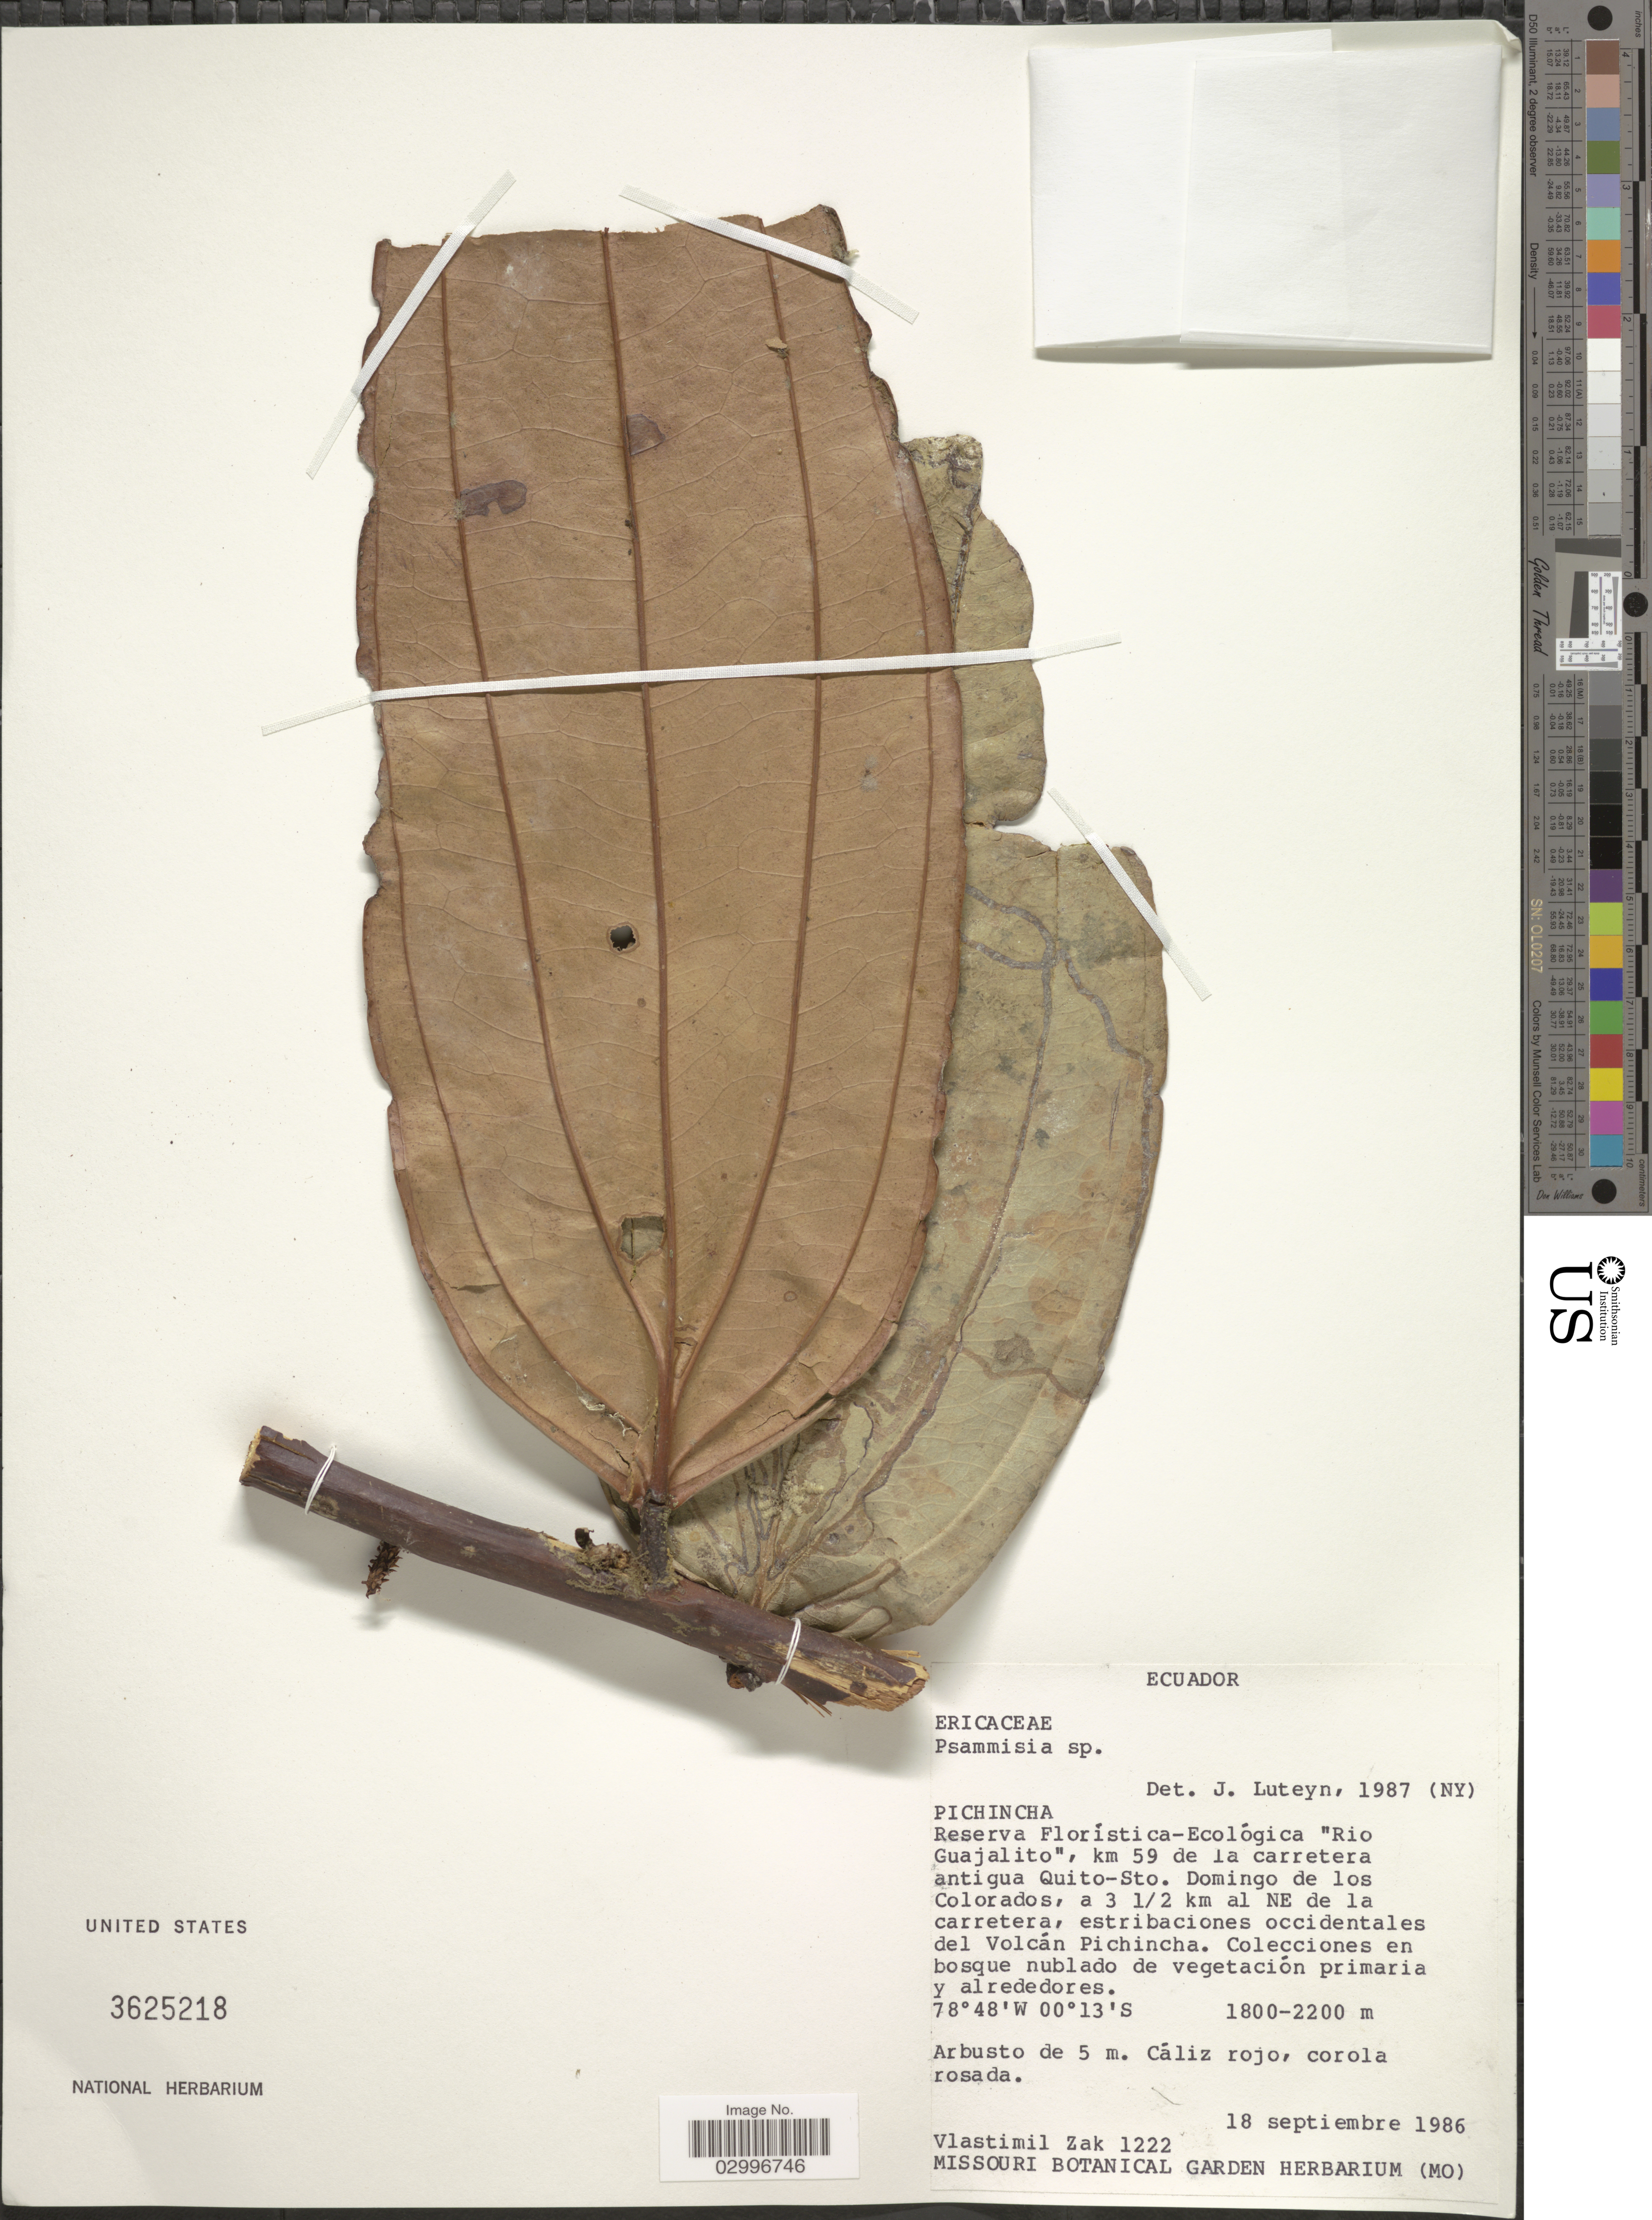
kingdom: Plantae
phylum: Tracheophyta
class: Magnoliopsida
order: Ericales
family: Ericaceae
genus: Psammisia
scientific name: Psammisia sp.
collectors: V. Zak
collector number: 1222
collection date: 1986-09-18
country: Ecuador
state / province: Pichincha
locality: Reserva Florística-Ecológica 'Rio Guajalito', kkm 59 de la carretera antigua Quito-Sto. Domingo de los Colorados, a 3 1/2 km NE de la carretera, estribaciones occidentales del Volcan Pichincha.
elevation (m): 1800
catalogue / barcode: US 3625218